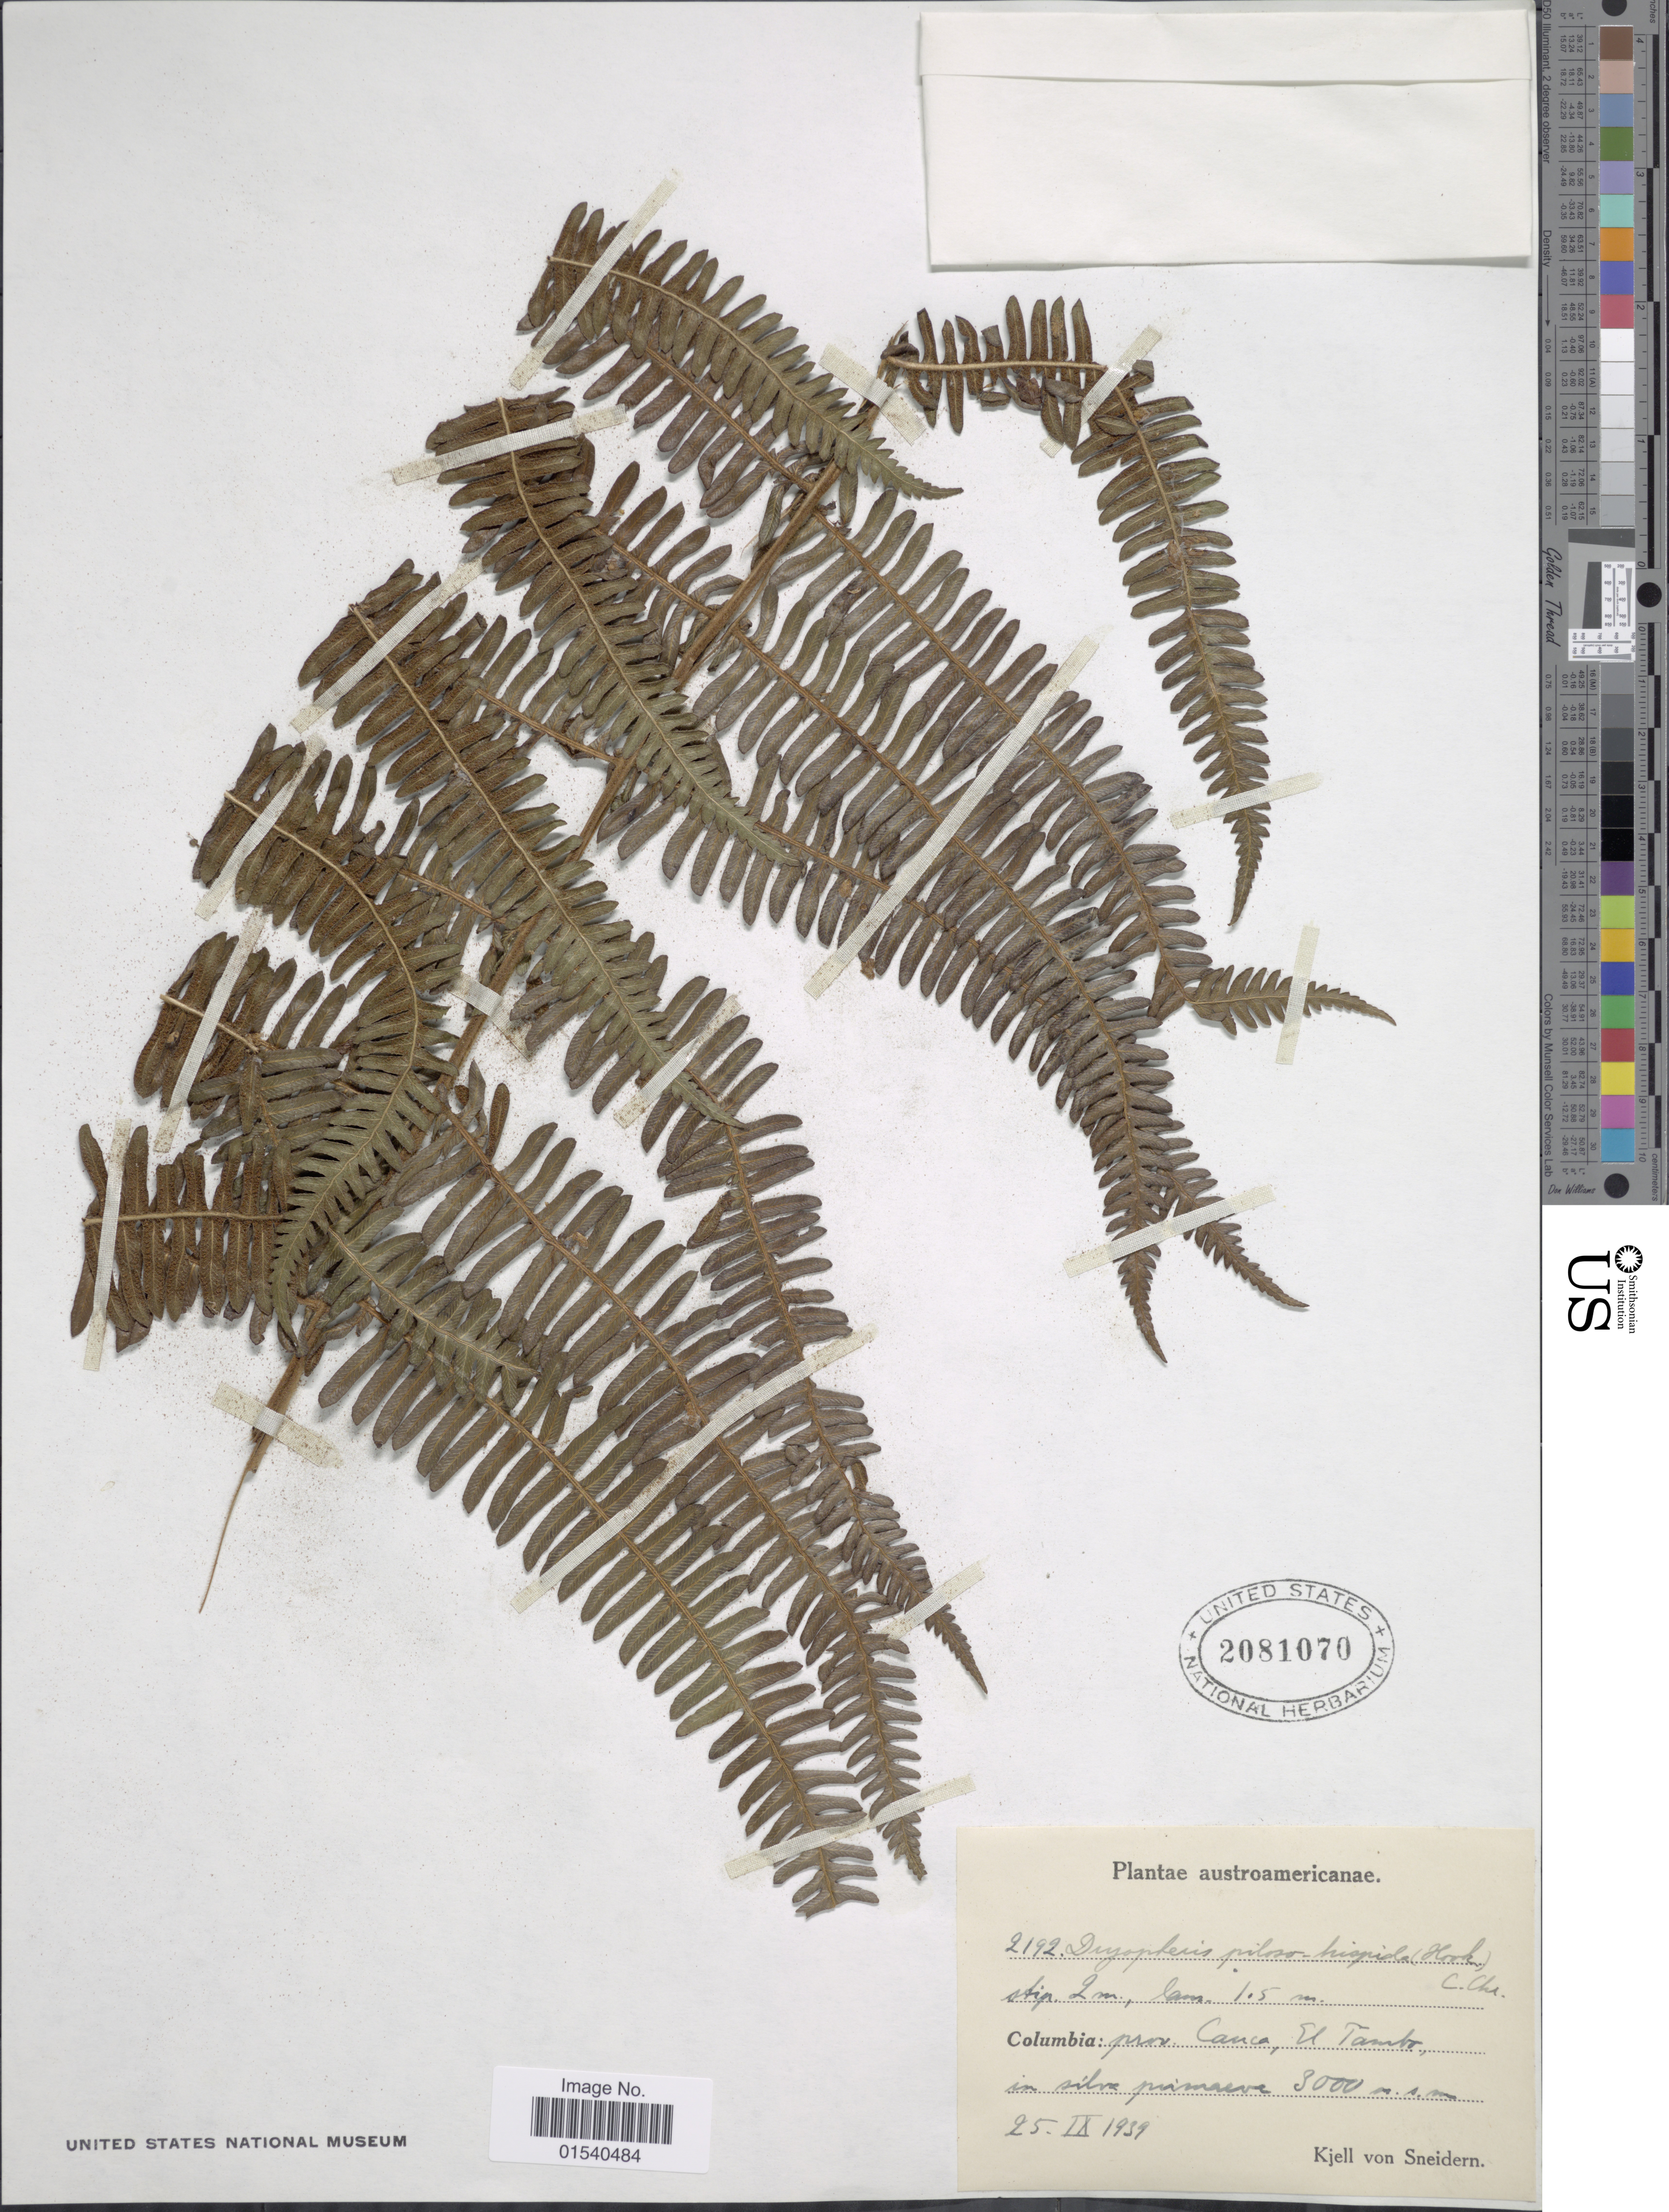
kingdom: Plantae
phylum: Tracheophyta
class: Polypodiopsida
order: Polypodiales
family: Thelypteridaceae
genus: Amauropelta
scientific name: Amauropelta pilosohispida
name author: (Hook.) A.R. Sm.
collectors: K. von Sneidern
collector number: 2192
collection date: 1939-09-25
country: Colombia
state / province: Cauca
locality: El Tambo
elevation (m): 3000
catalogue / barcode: US 2081070